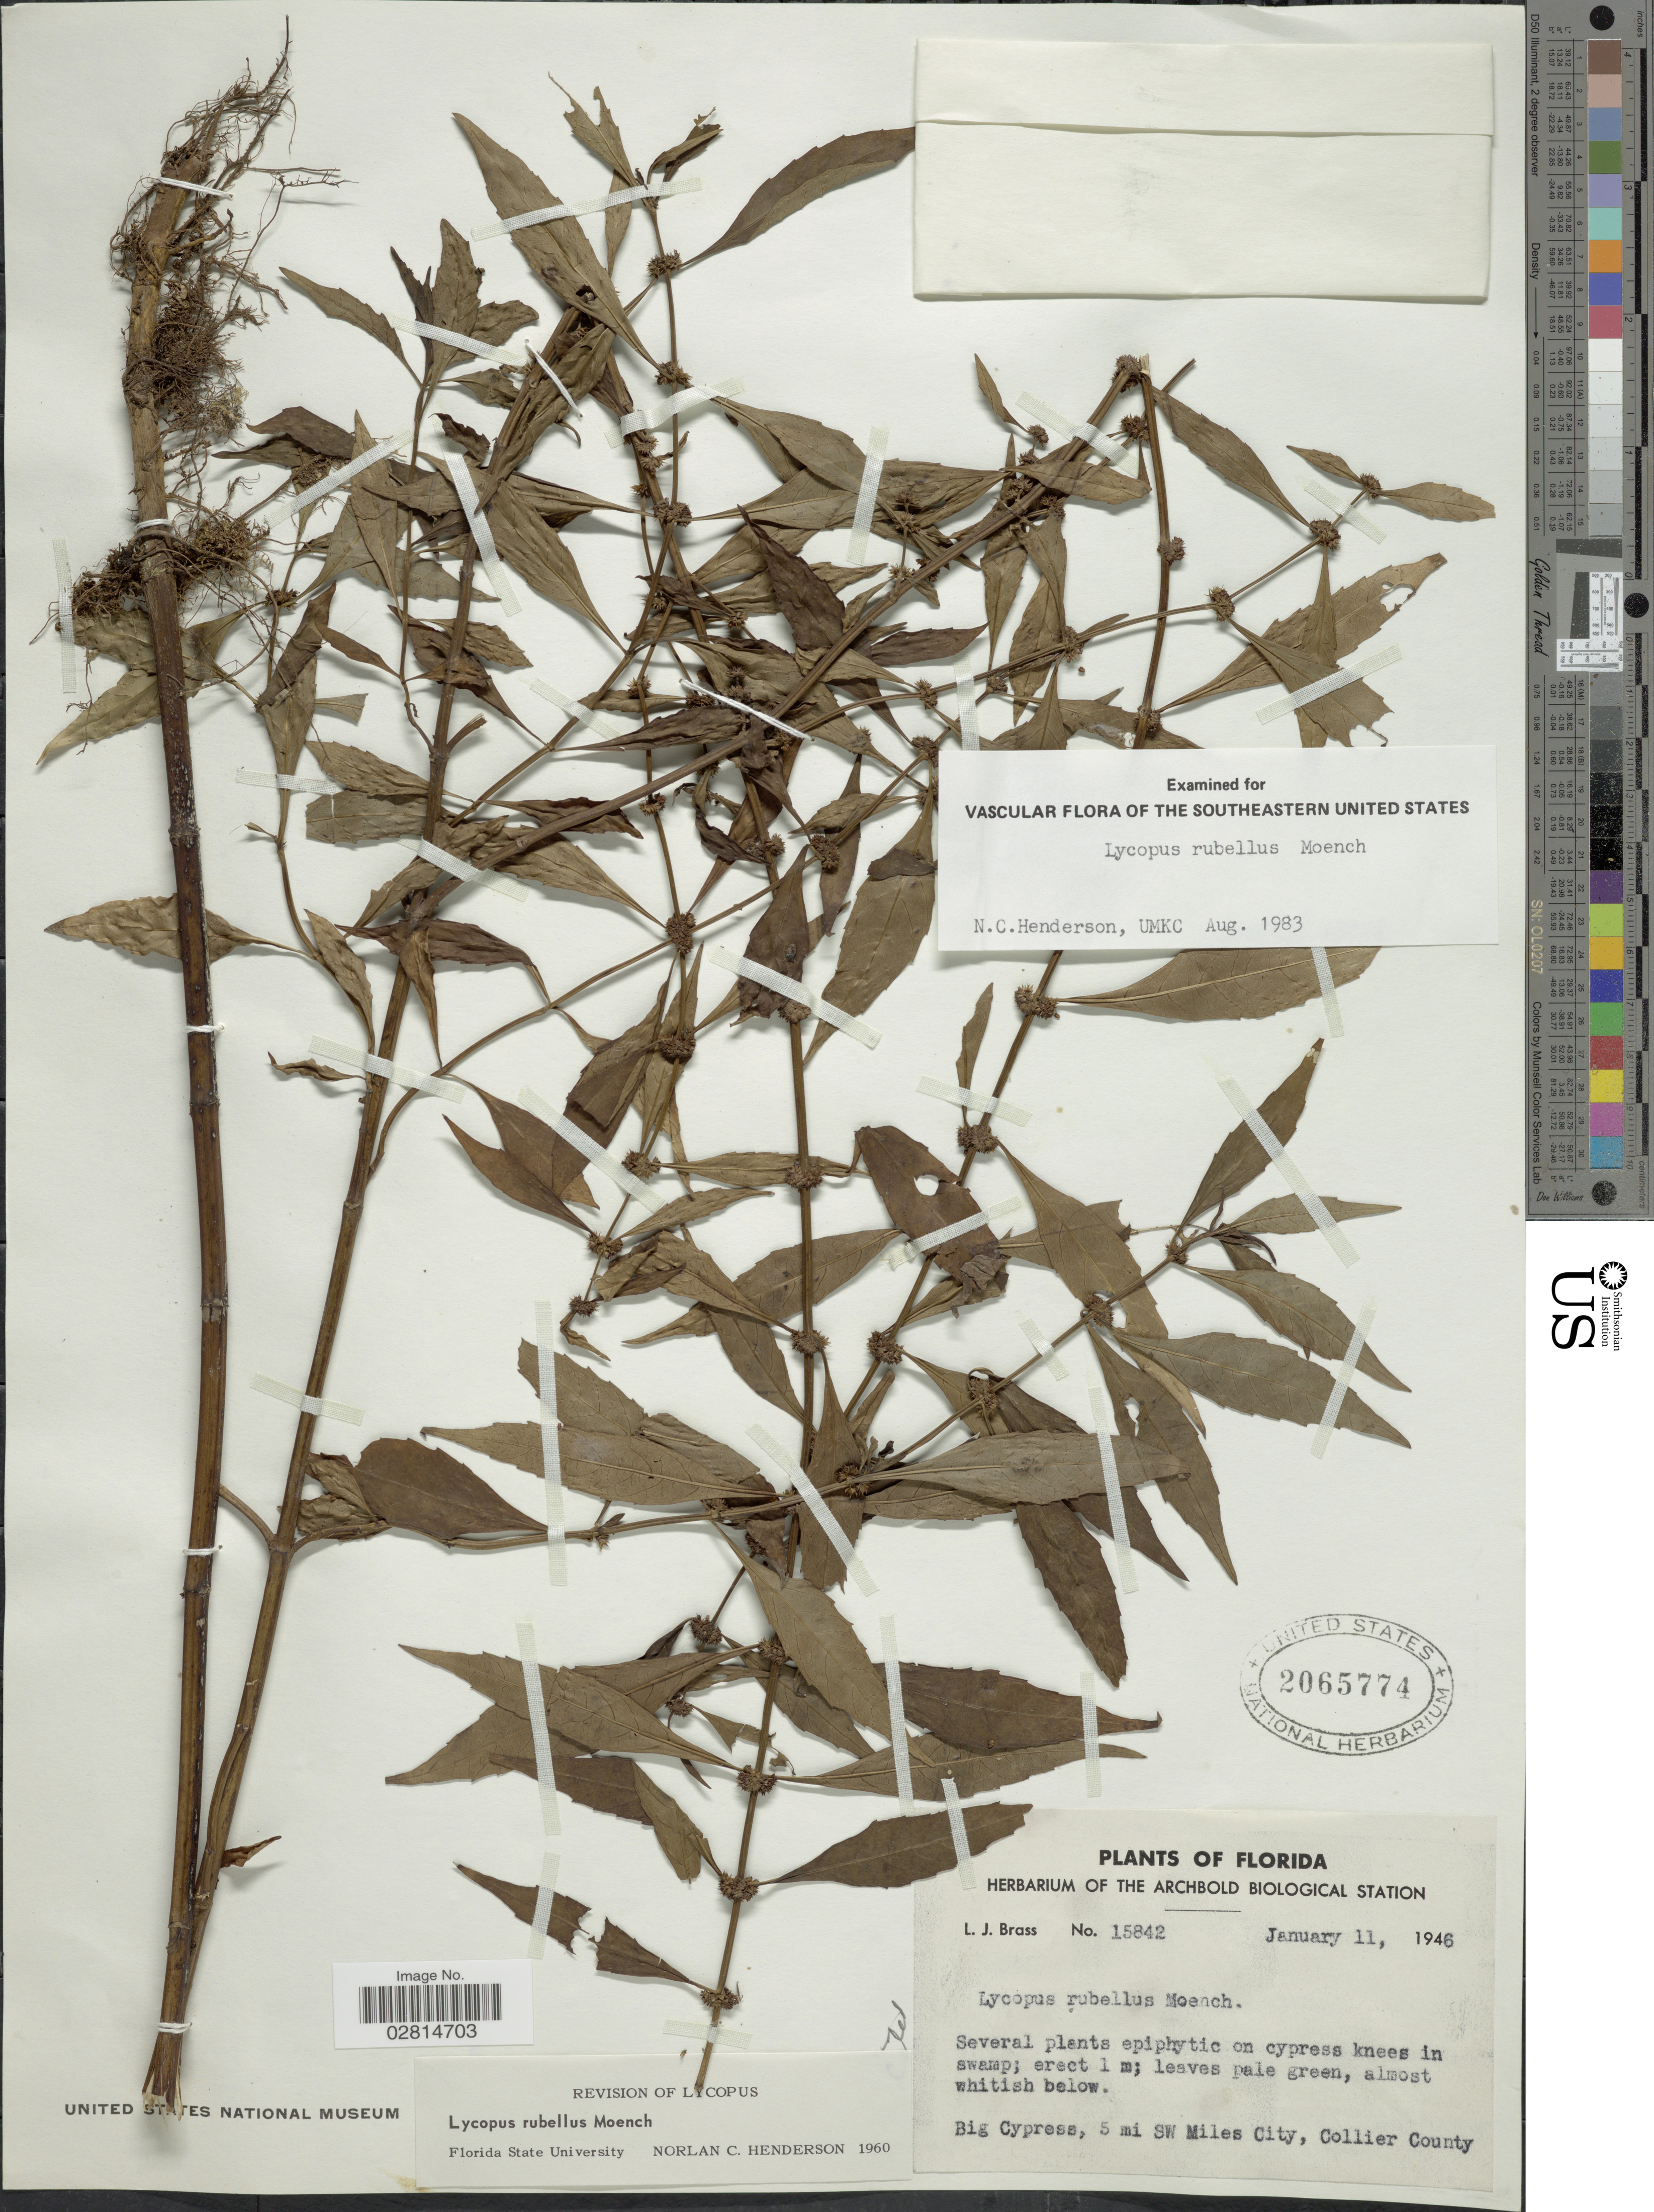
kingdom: Plantae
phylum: Tracheophyta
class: Magnoliopsida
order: Lamiales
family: Lamiaceae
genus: Lycopus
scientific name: Lycopus rubellus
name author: Moench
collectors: L. J. Brass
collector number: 15842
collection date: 1946-01-11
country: United States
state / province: Florida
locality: Big Cypress, 5 mi SW Miles City, Collier County.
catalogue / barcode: US 2065774